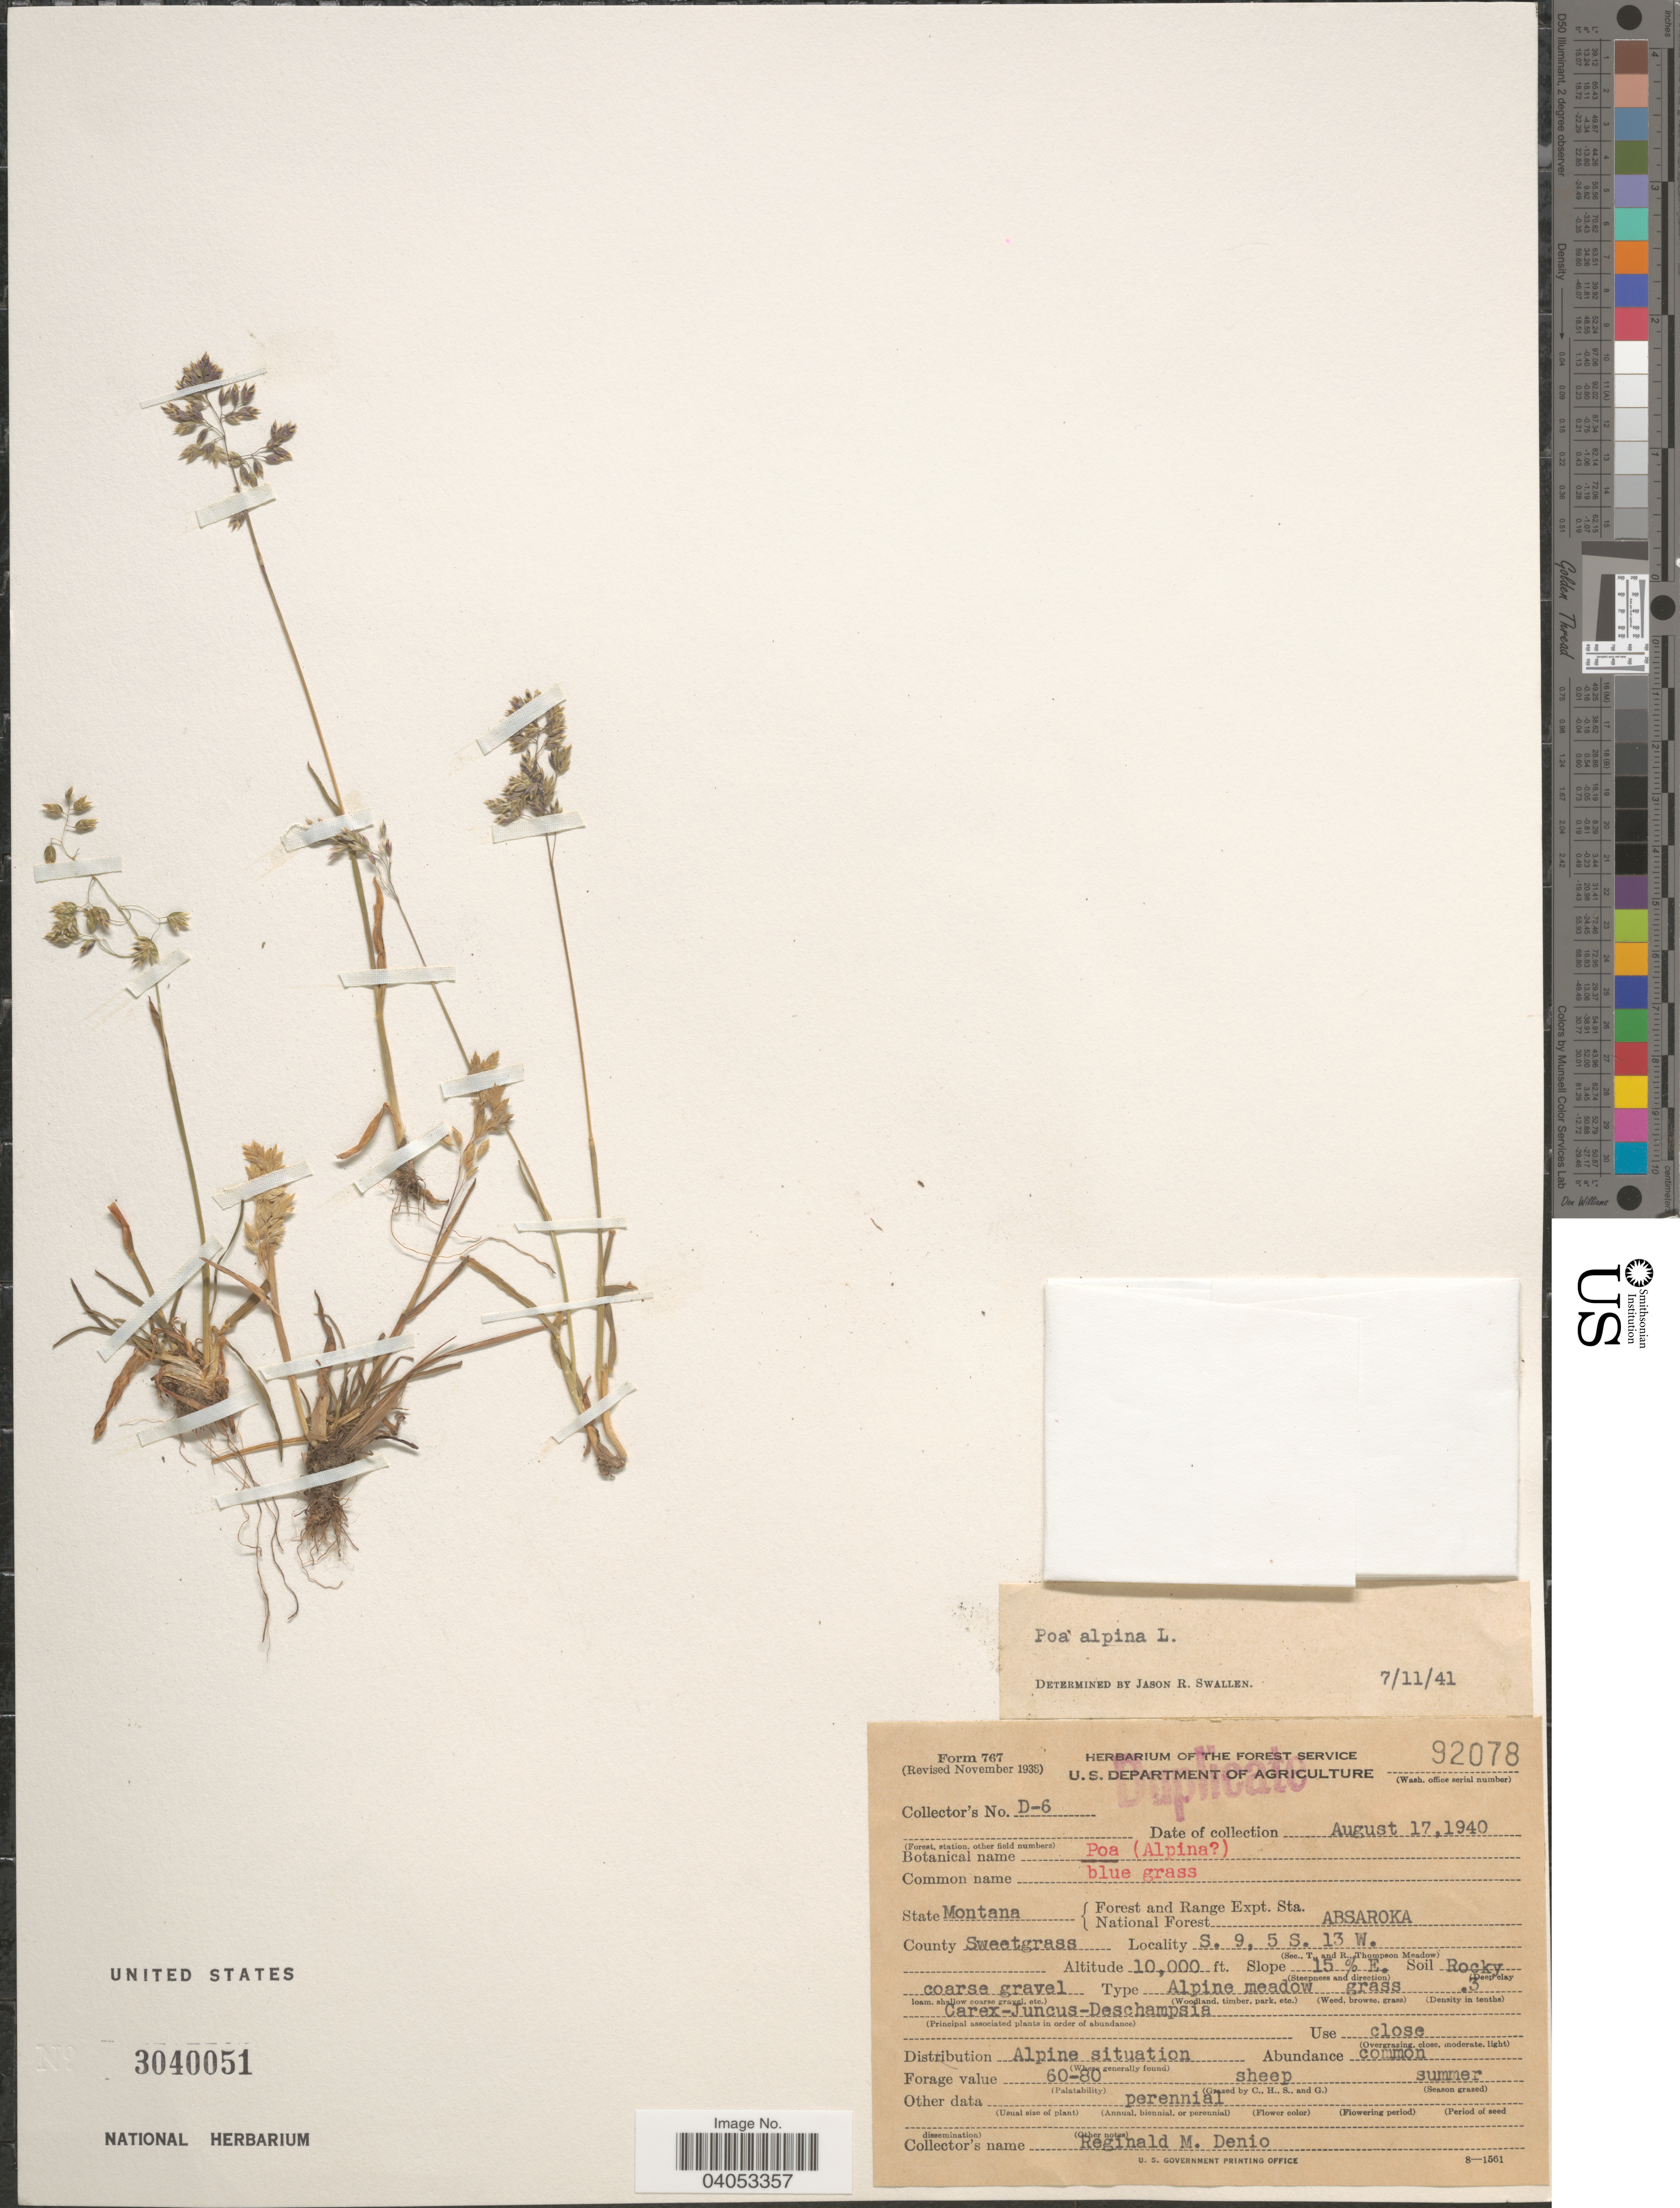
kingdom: Plantae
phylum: Tracheophyta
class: Liliopsida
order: Poales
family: Poaceae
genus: Poa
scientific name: Poa alpina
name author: L.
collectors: R. Denio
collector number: D-6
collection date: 1940-08-17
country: United States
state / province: Montana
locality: Forest and Expt. Sta. National Forest Absaroka. County Sweetgrass. S. 9, 5 S. 13 W.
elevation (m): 3048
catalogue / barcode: US 3040051